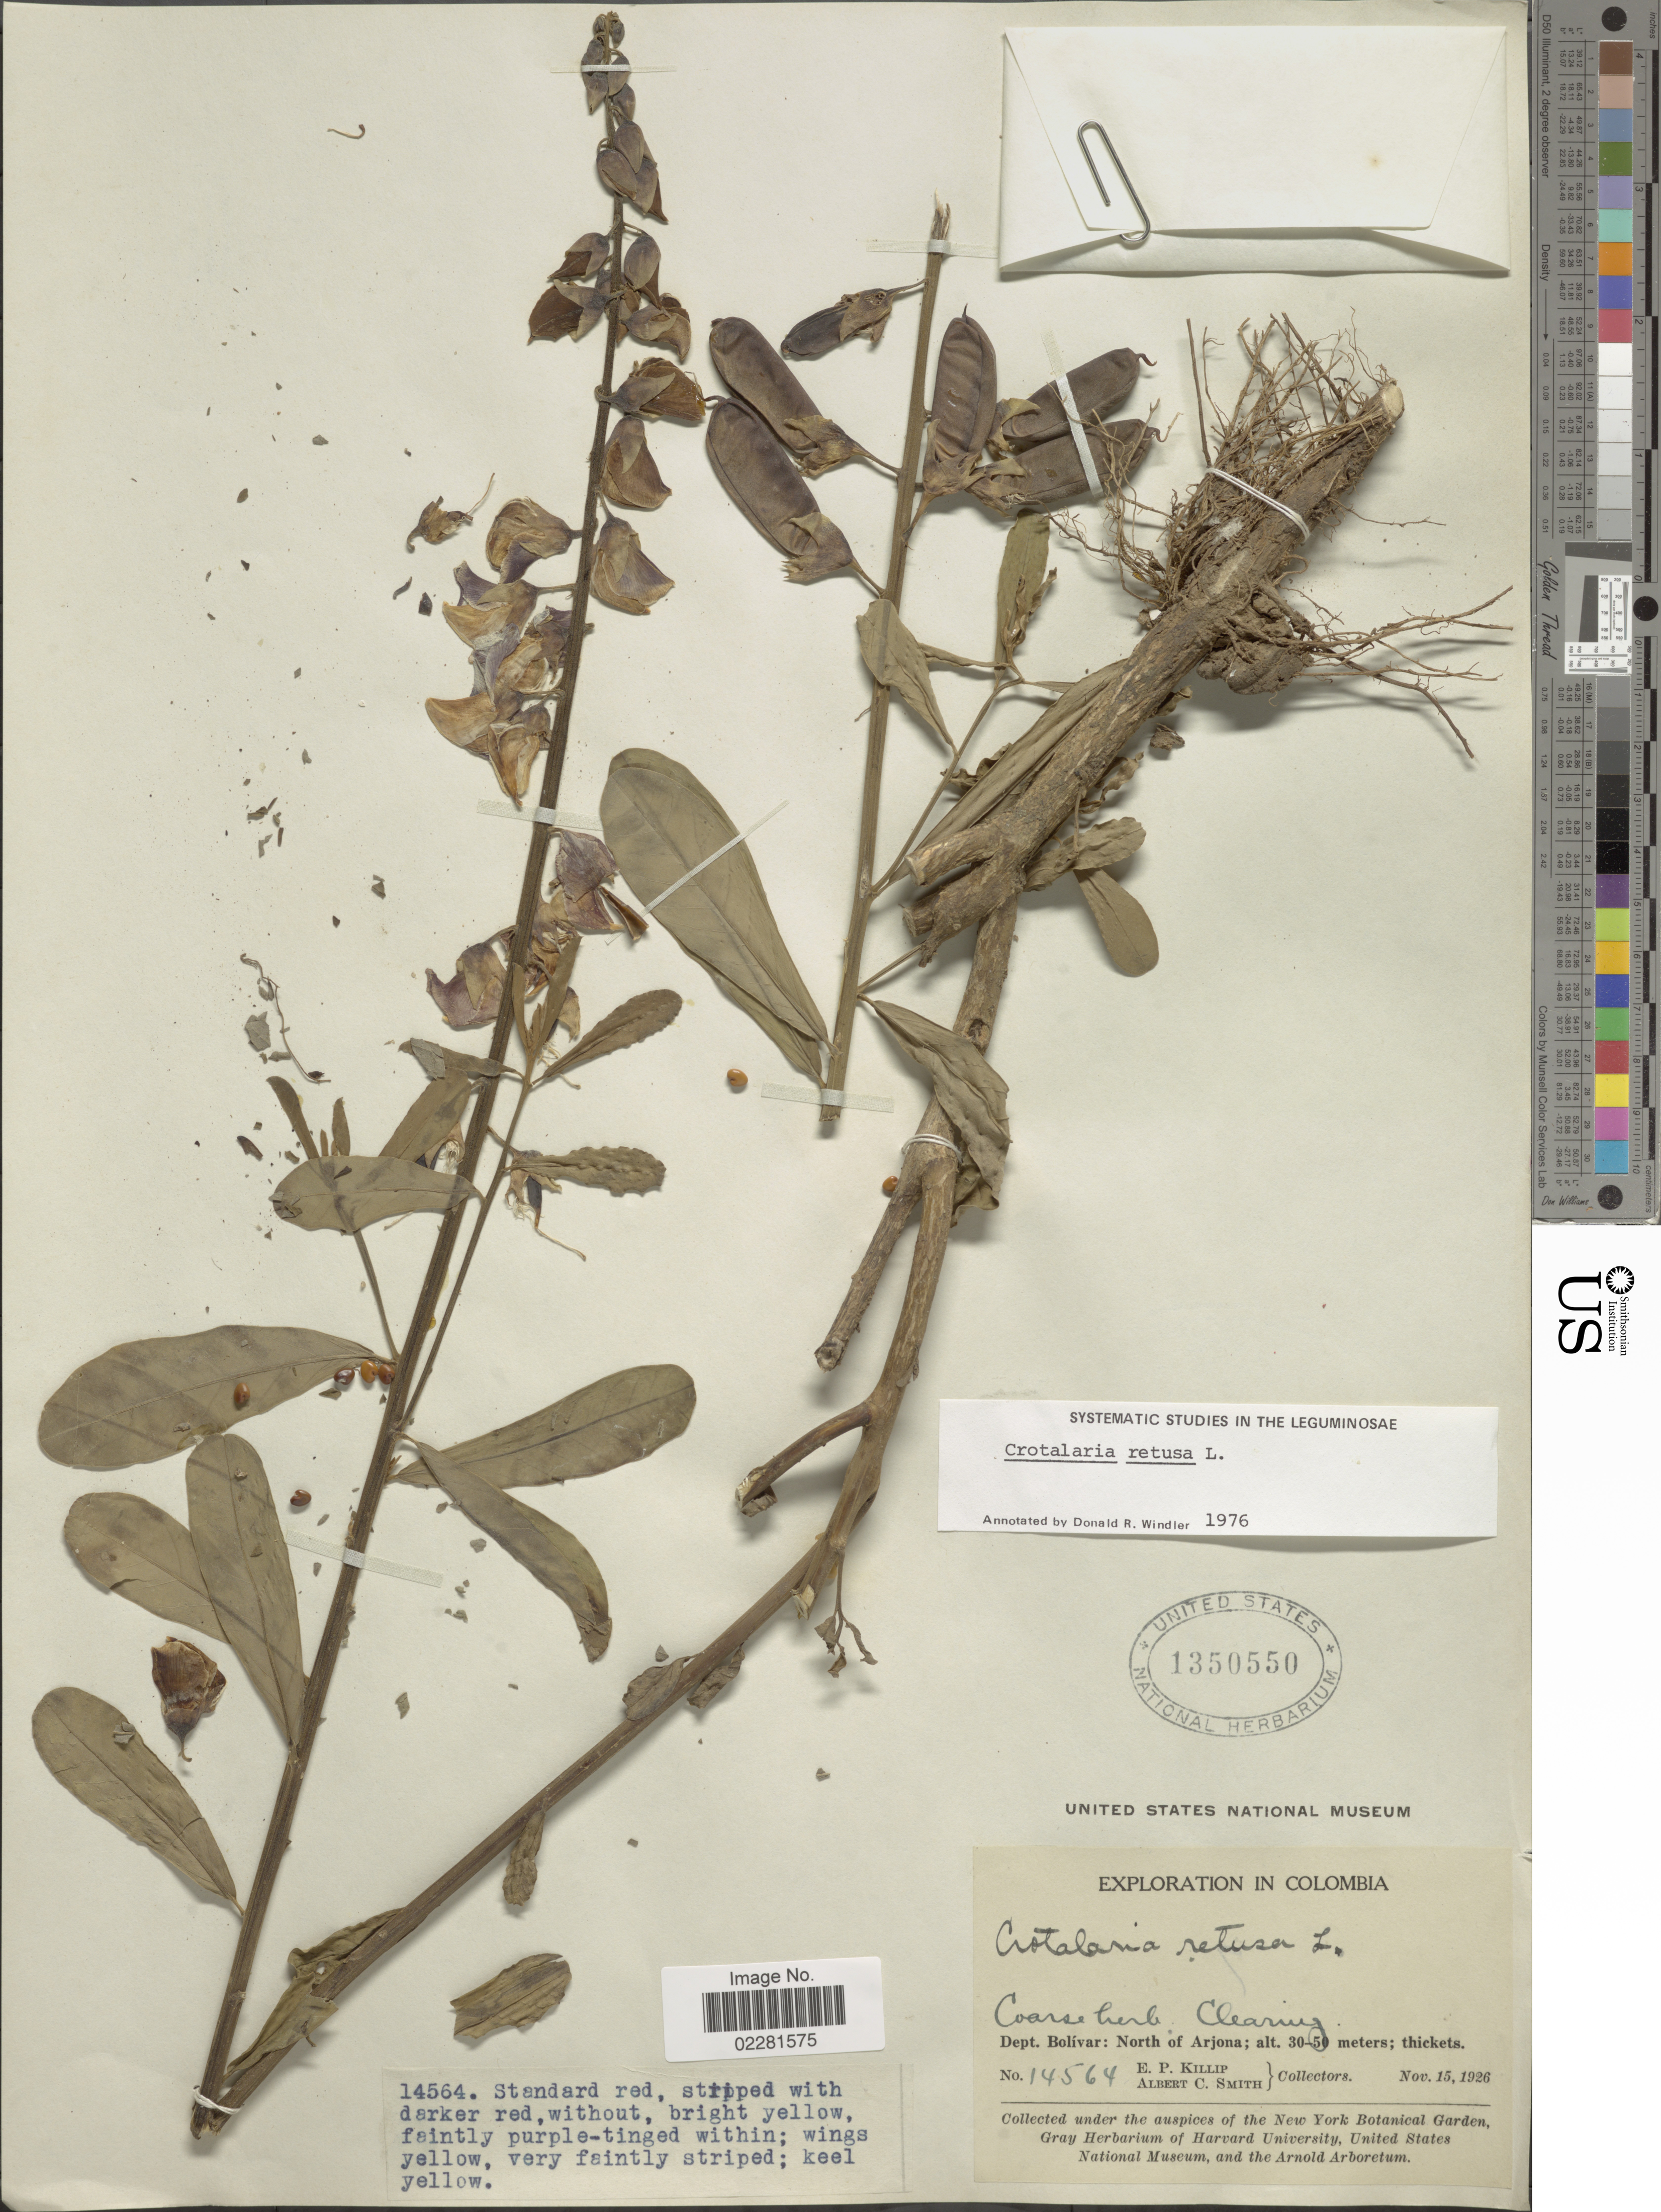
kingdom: Plantae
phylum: Tracheophyta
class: Magnoliopsida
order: Fabales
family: Fabaceae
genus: Crotalaria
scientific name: Crotalaria retusa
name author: L.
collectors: E. P. Killip & A. C. Smith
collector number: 14564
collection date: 1926-11-15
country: Colombia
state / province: Bolívar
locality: North of Arjona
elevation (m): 30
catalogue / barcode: US 1350550